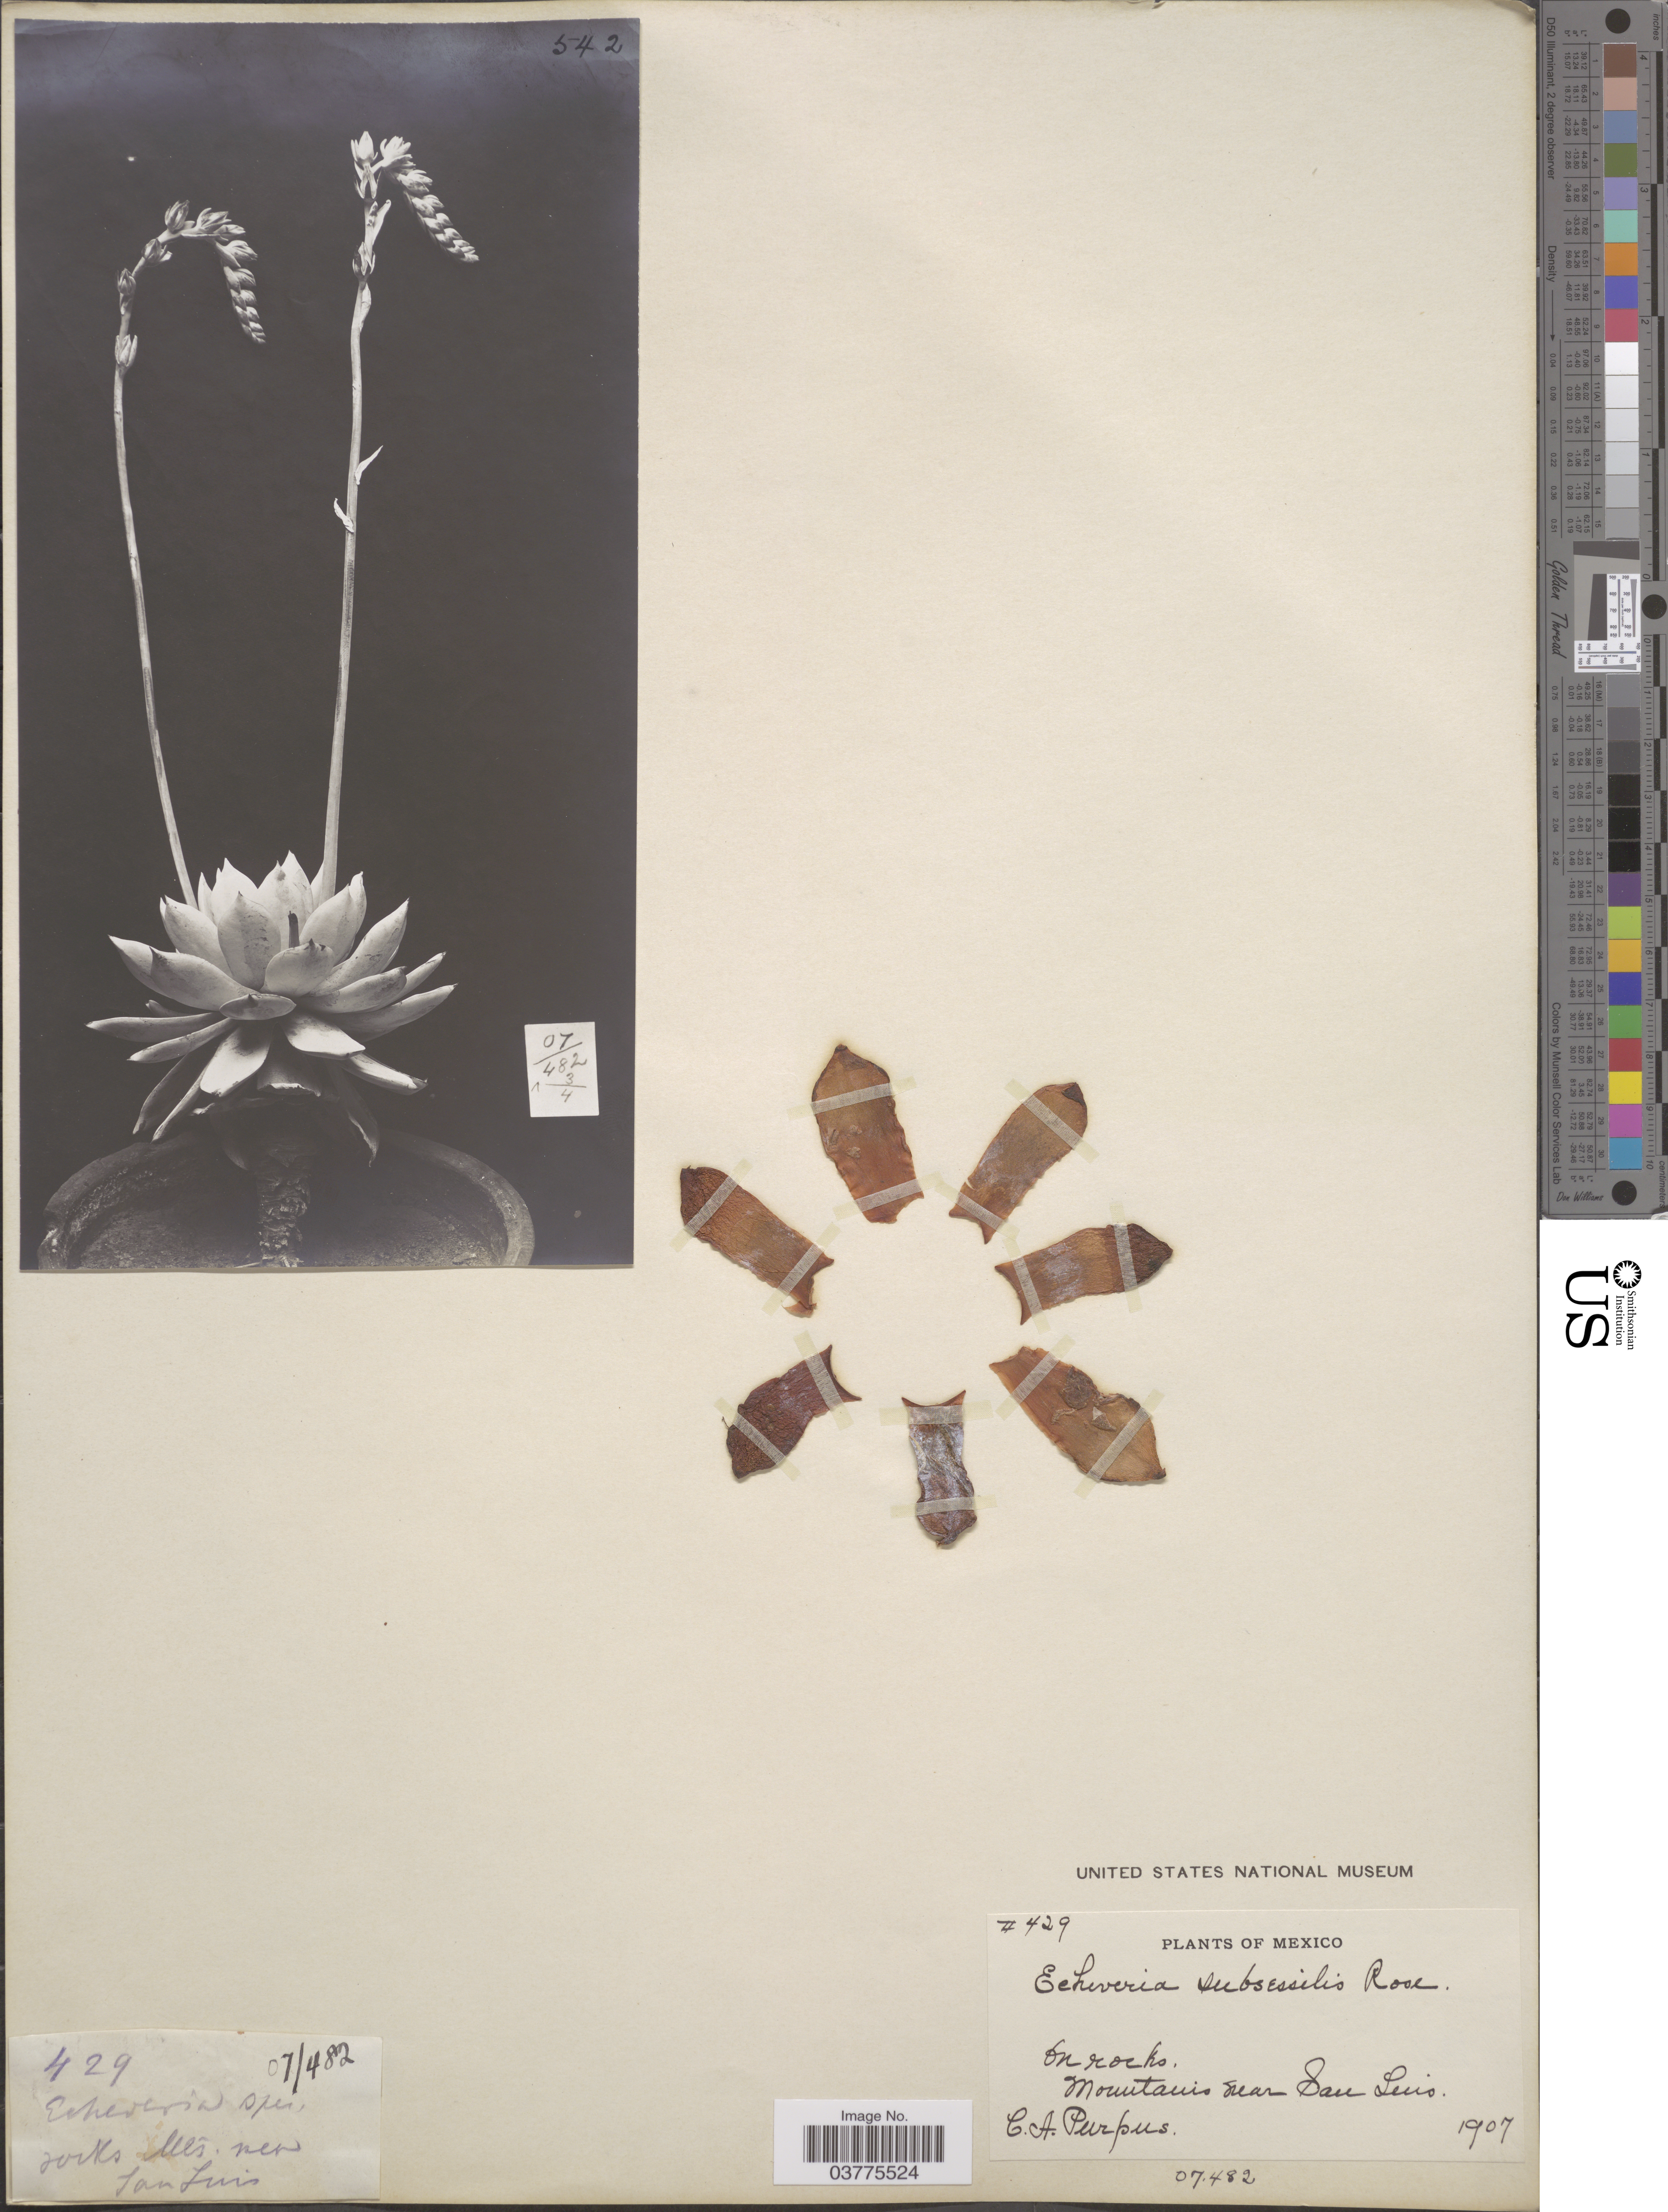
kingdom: Plantae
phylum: Tracheophyta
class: Magnoliopsida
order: Saxifragales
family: Crassulaceae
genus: Echeveria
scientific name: Echeveria subsessilis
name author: Rose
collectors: C. A. Purpus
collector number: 429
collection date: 1907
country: Mexico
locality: Mountains near San Luis.